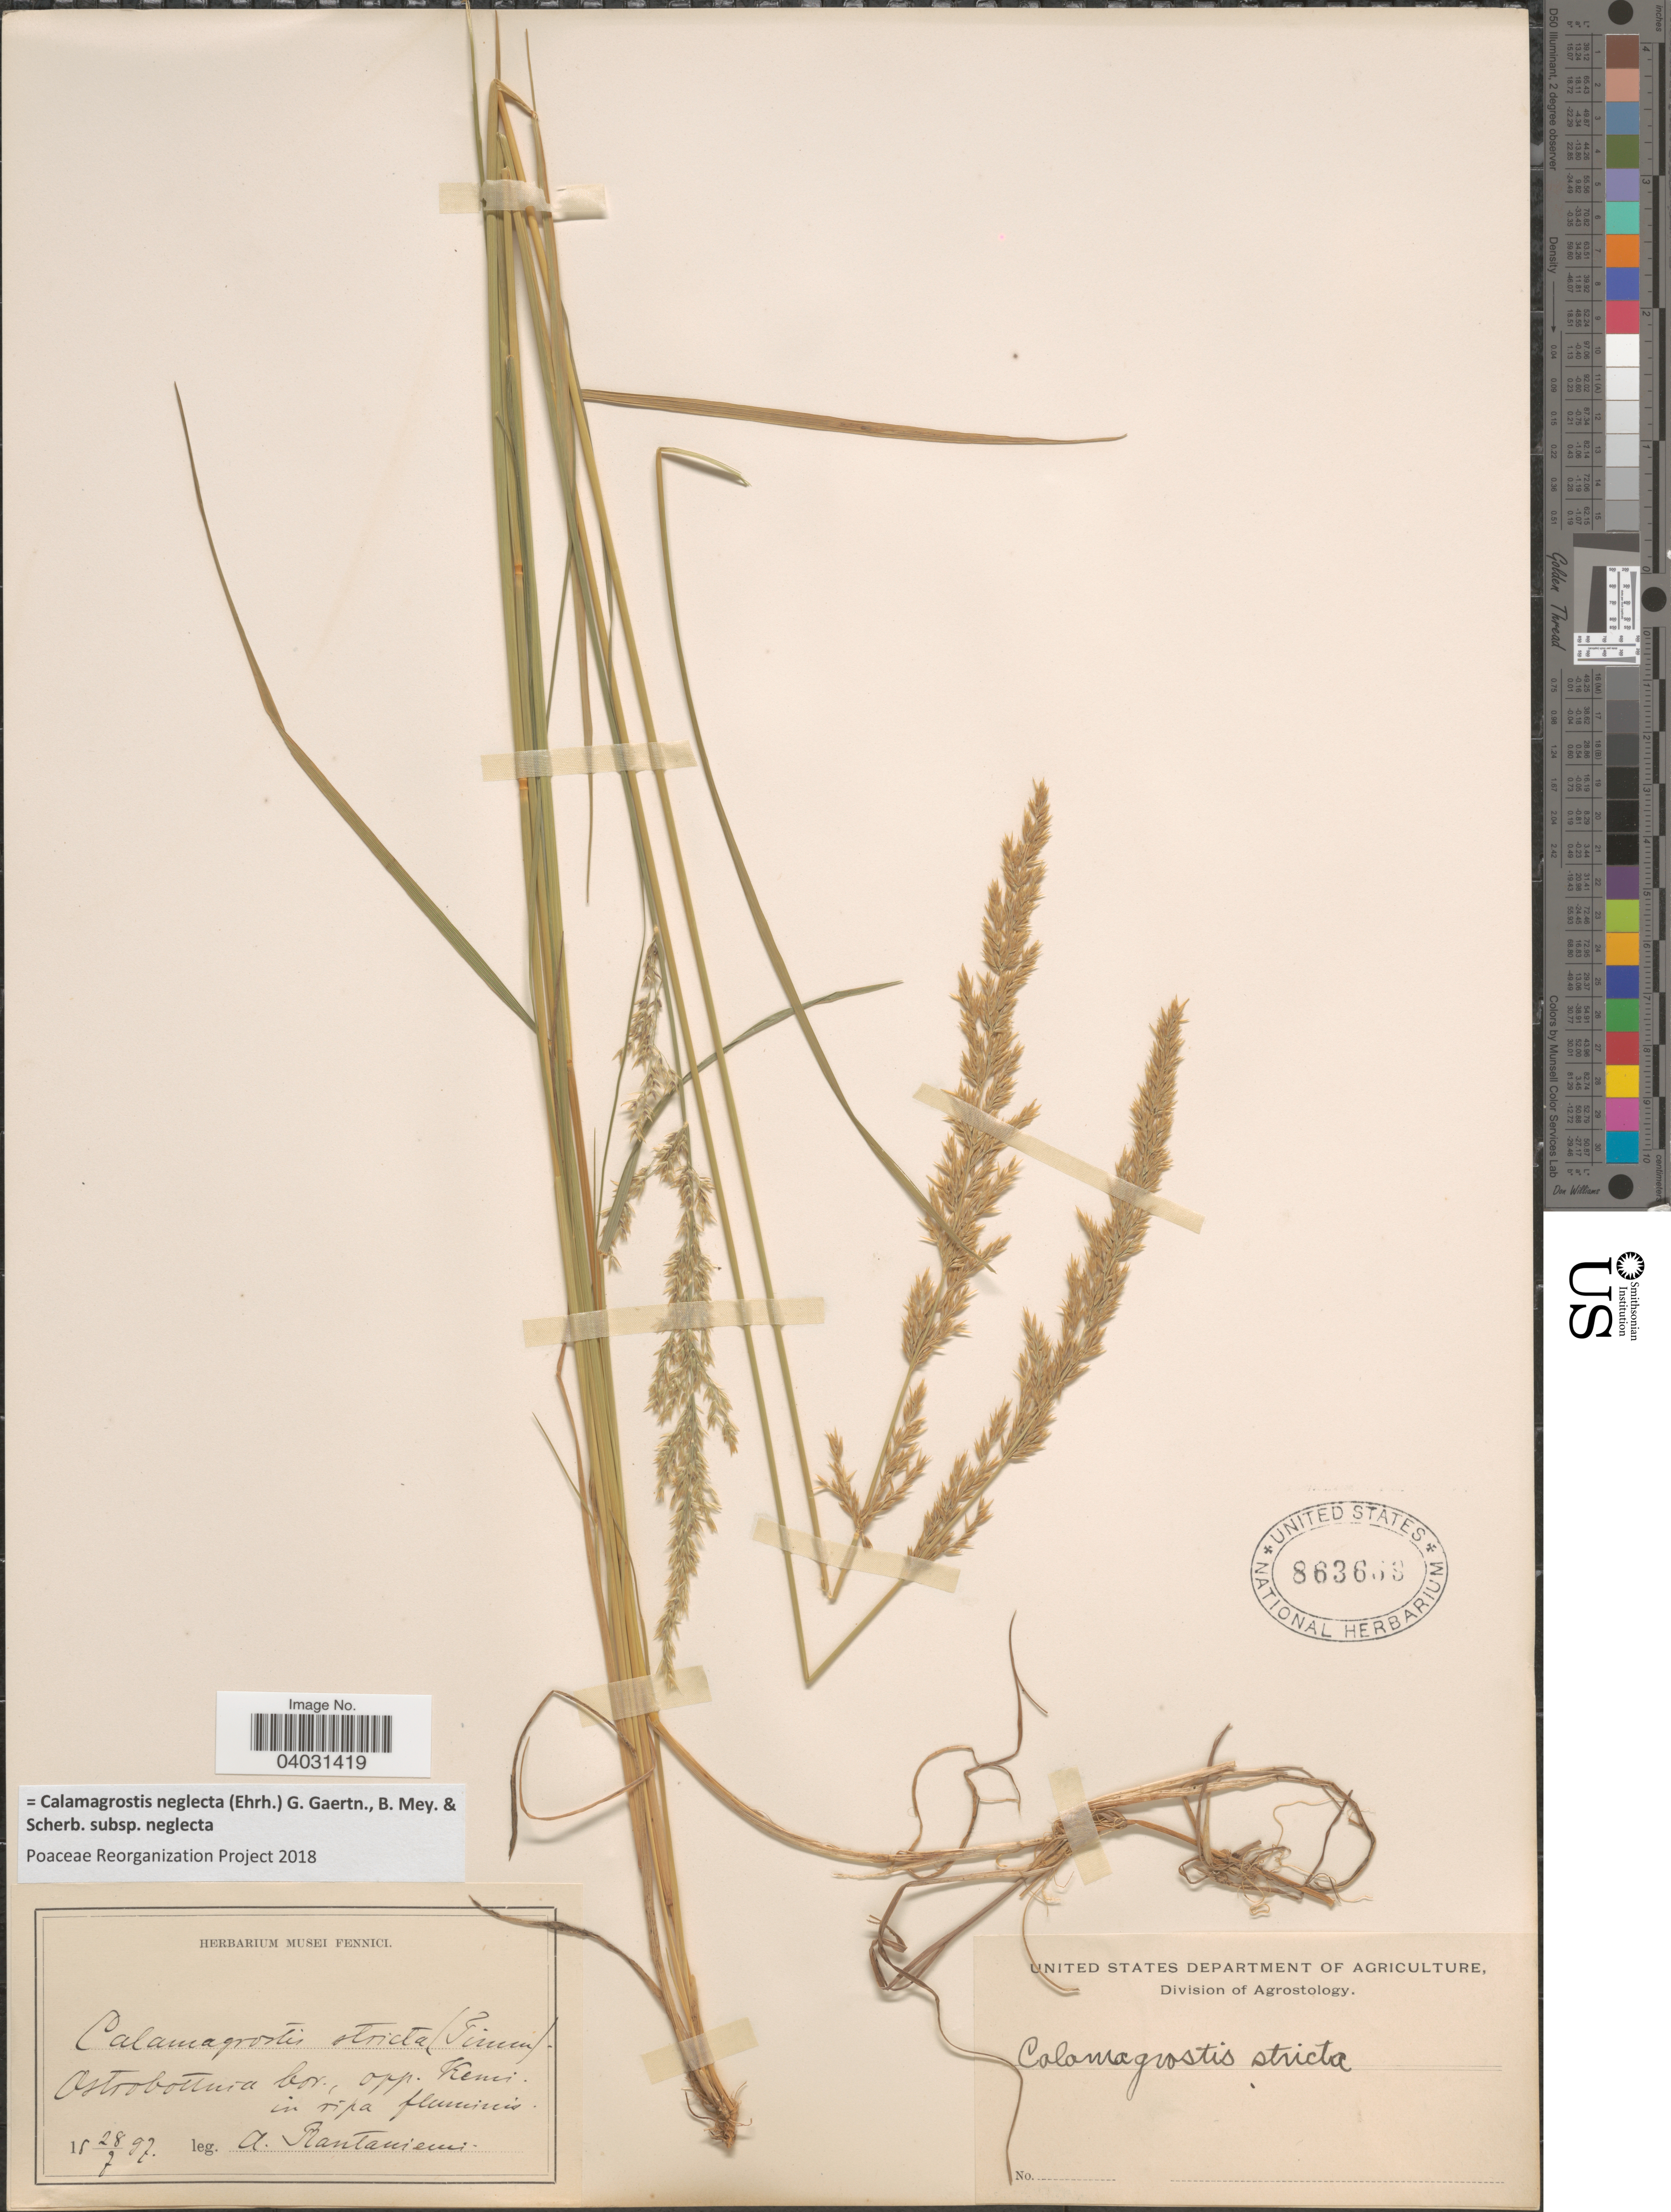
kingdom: Plantae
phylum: Tracheophyta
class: Liliopsida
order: Poales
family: Poaceae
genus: Calamagrostis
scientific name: Calamagrostis neglecta subsp. neglecta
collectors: A. Rantaniemi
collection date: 1897-07-28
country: Finland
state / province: Pohjanmaa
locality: Ostrobottnia bor., opp. Kemi in ripa fluminens.